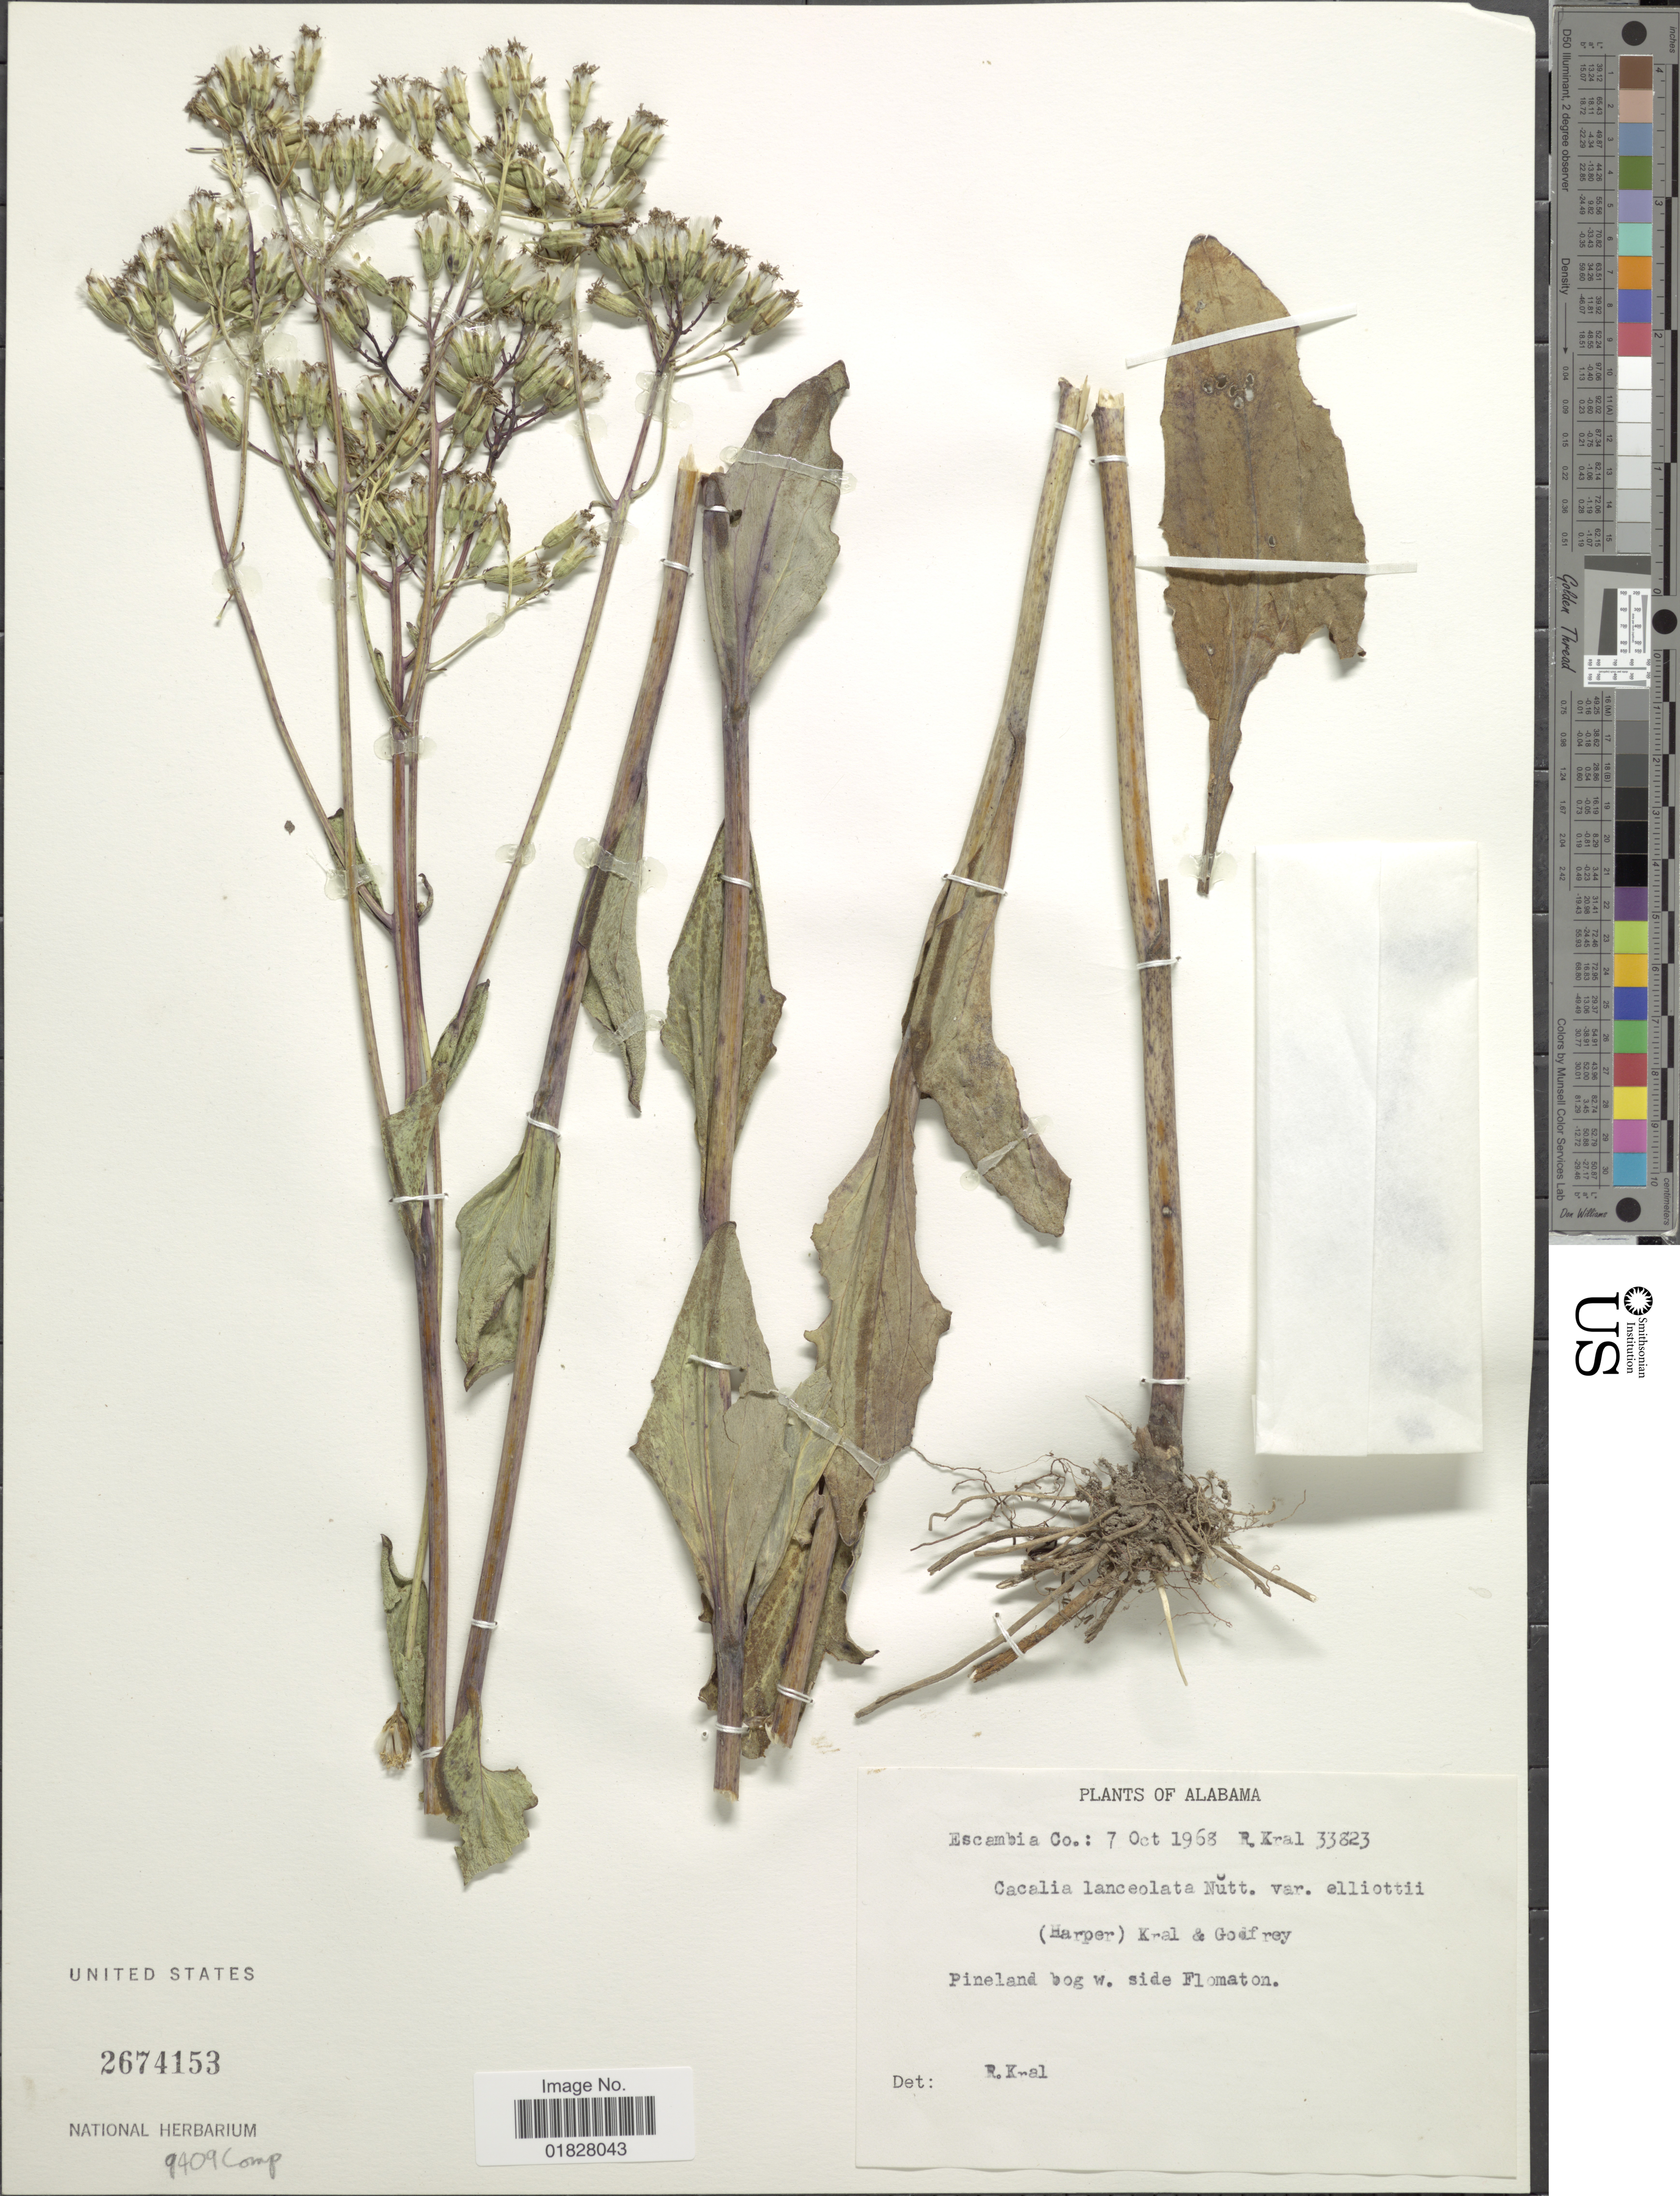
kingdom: Plantae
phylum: Tracheophyta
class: Magnoliopsida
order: Asterales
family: Asteraceae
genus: Arnoglossum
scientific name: Arnoglossum ovatum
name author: (Walter) H. Rob.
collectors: R. Kral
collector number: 33823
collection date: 1968-10-07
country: United States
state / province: Alabama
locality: Escambia Co. Pineland bog w. side Flomaton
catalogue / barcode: US 2674153